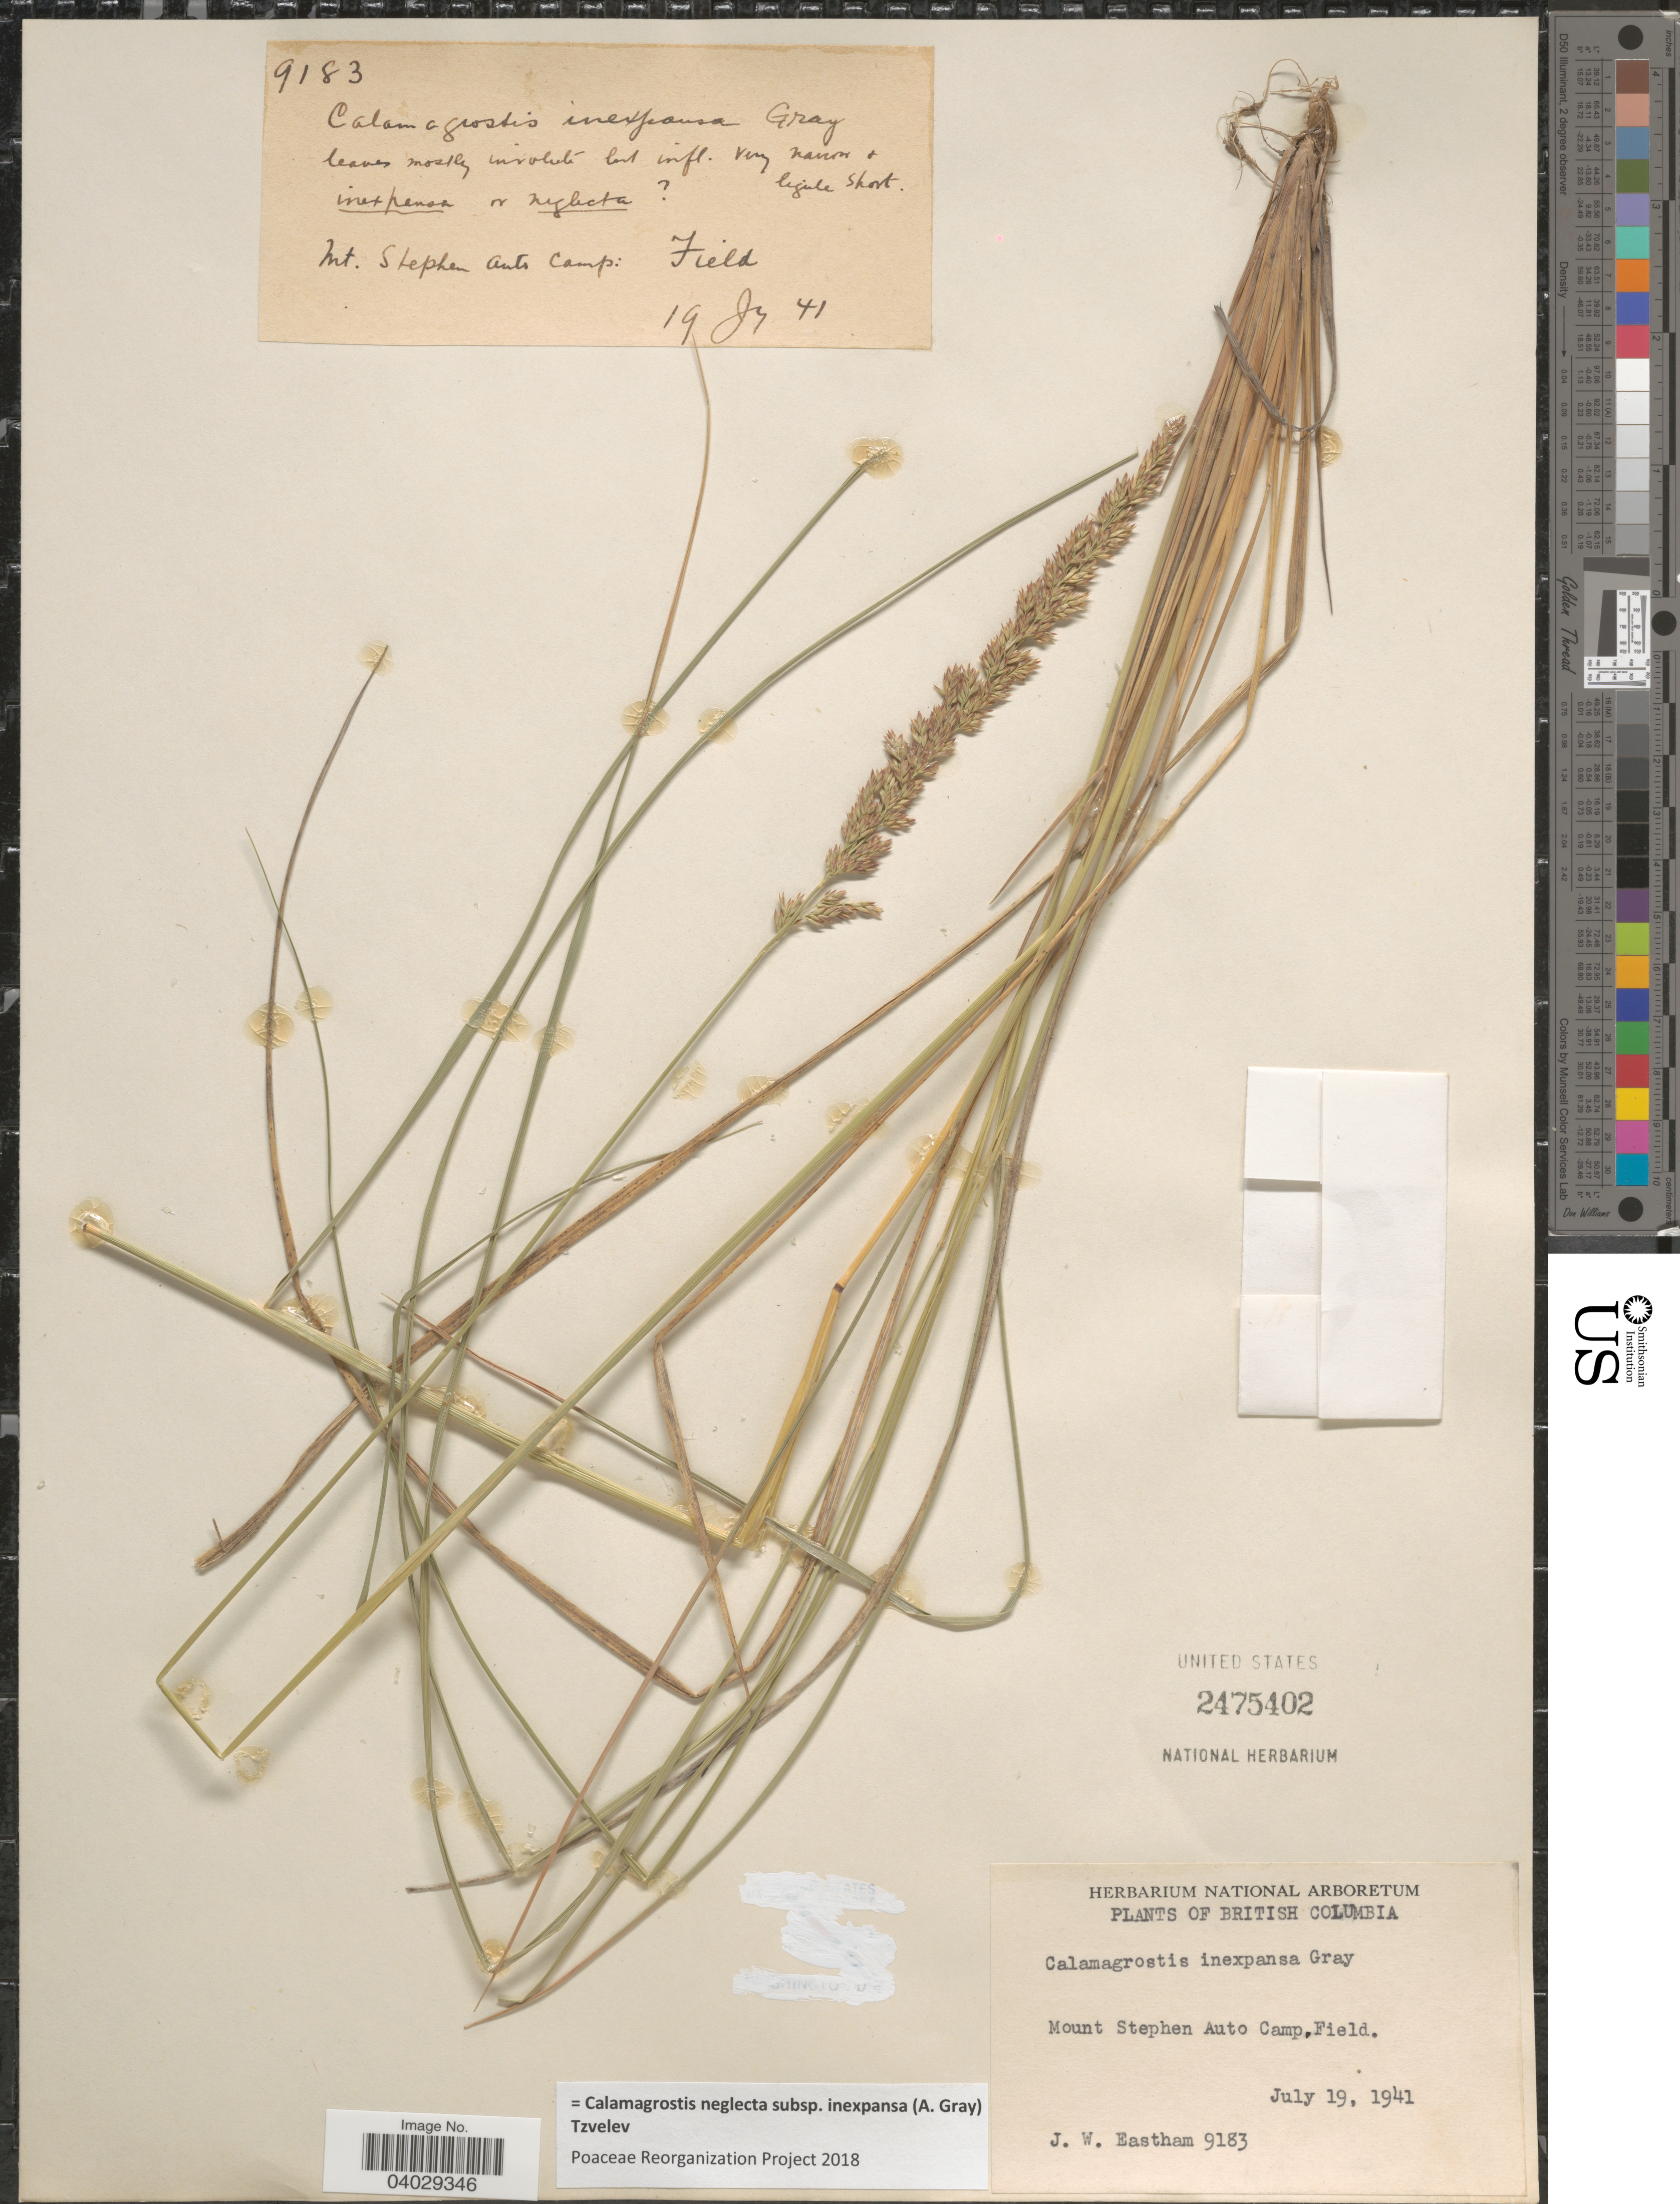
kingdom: Plantae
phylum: Tracheophyta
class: Liliopsida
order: Poales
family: Poaceae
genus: Calamagrostis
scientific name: Calamagrostis neglecta subsp. inexpansa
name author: (A. Gray) Tzvelev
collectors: J. Eastham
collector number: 9183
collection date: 1941-07-19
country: Canada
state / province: British Columbia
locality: Mount Stephen Auto Camp, Field.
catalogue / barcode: US 2475402